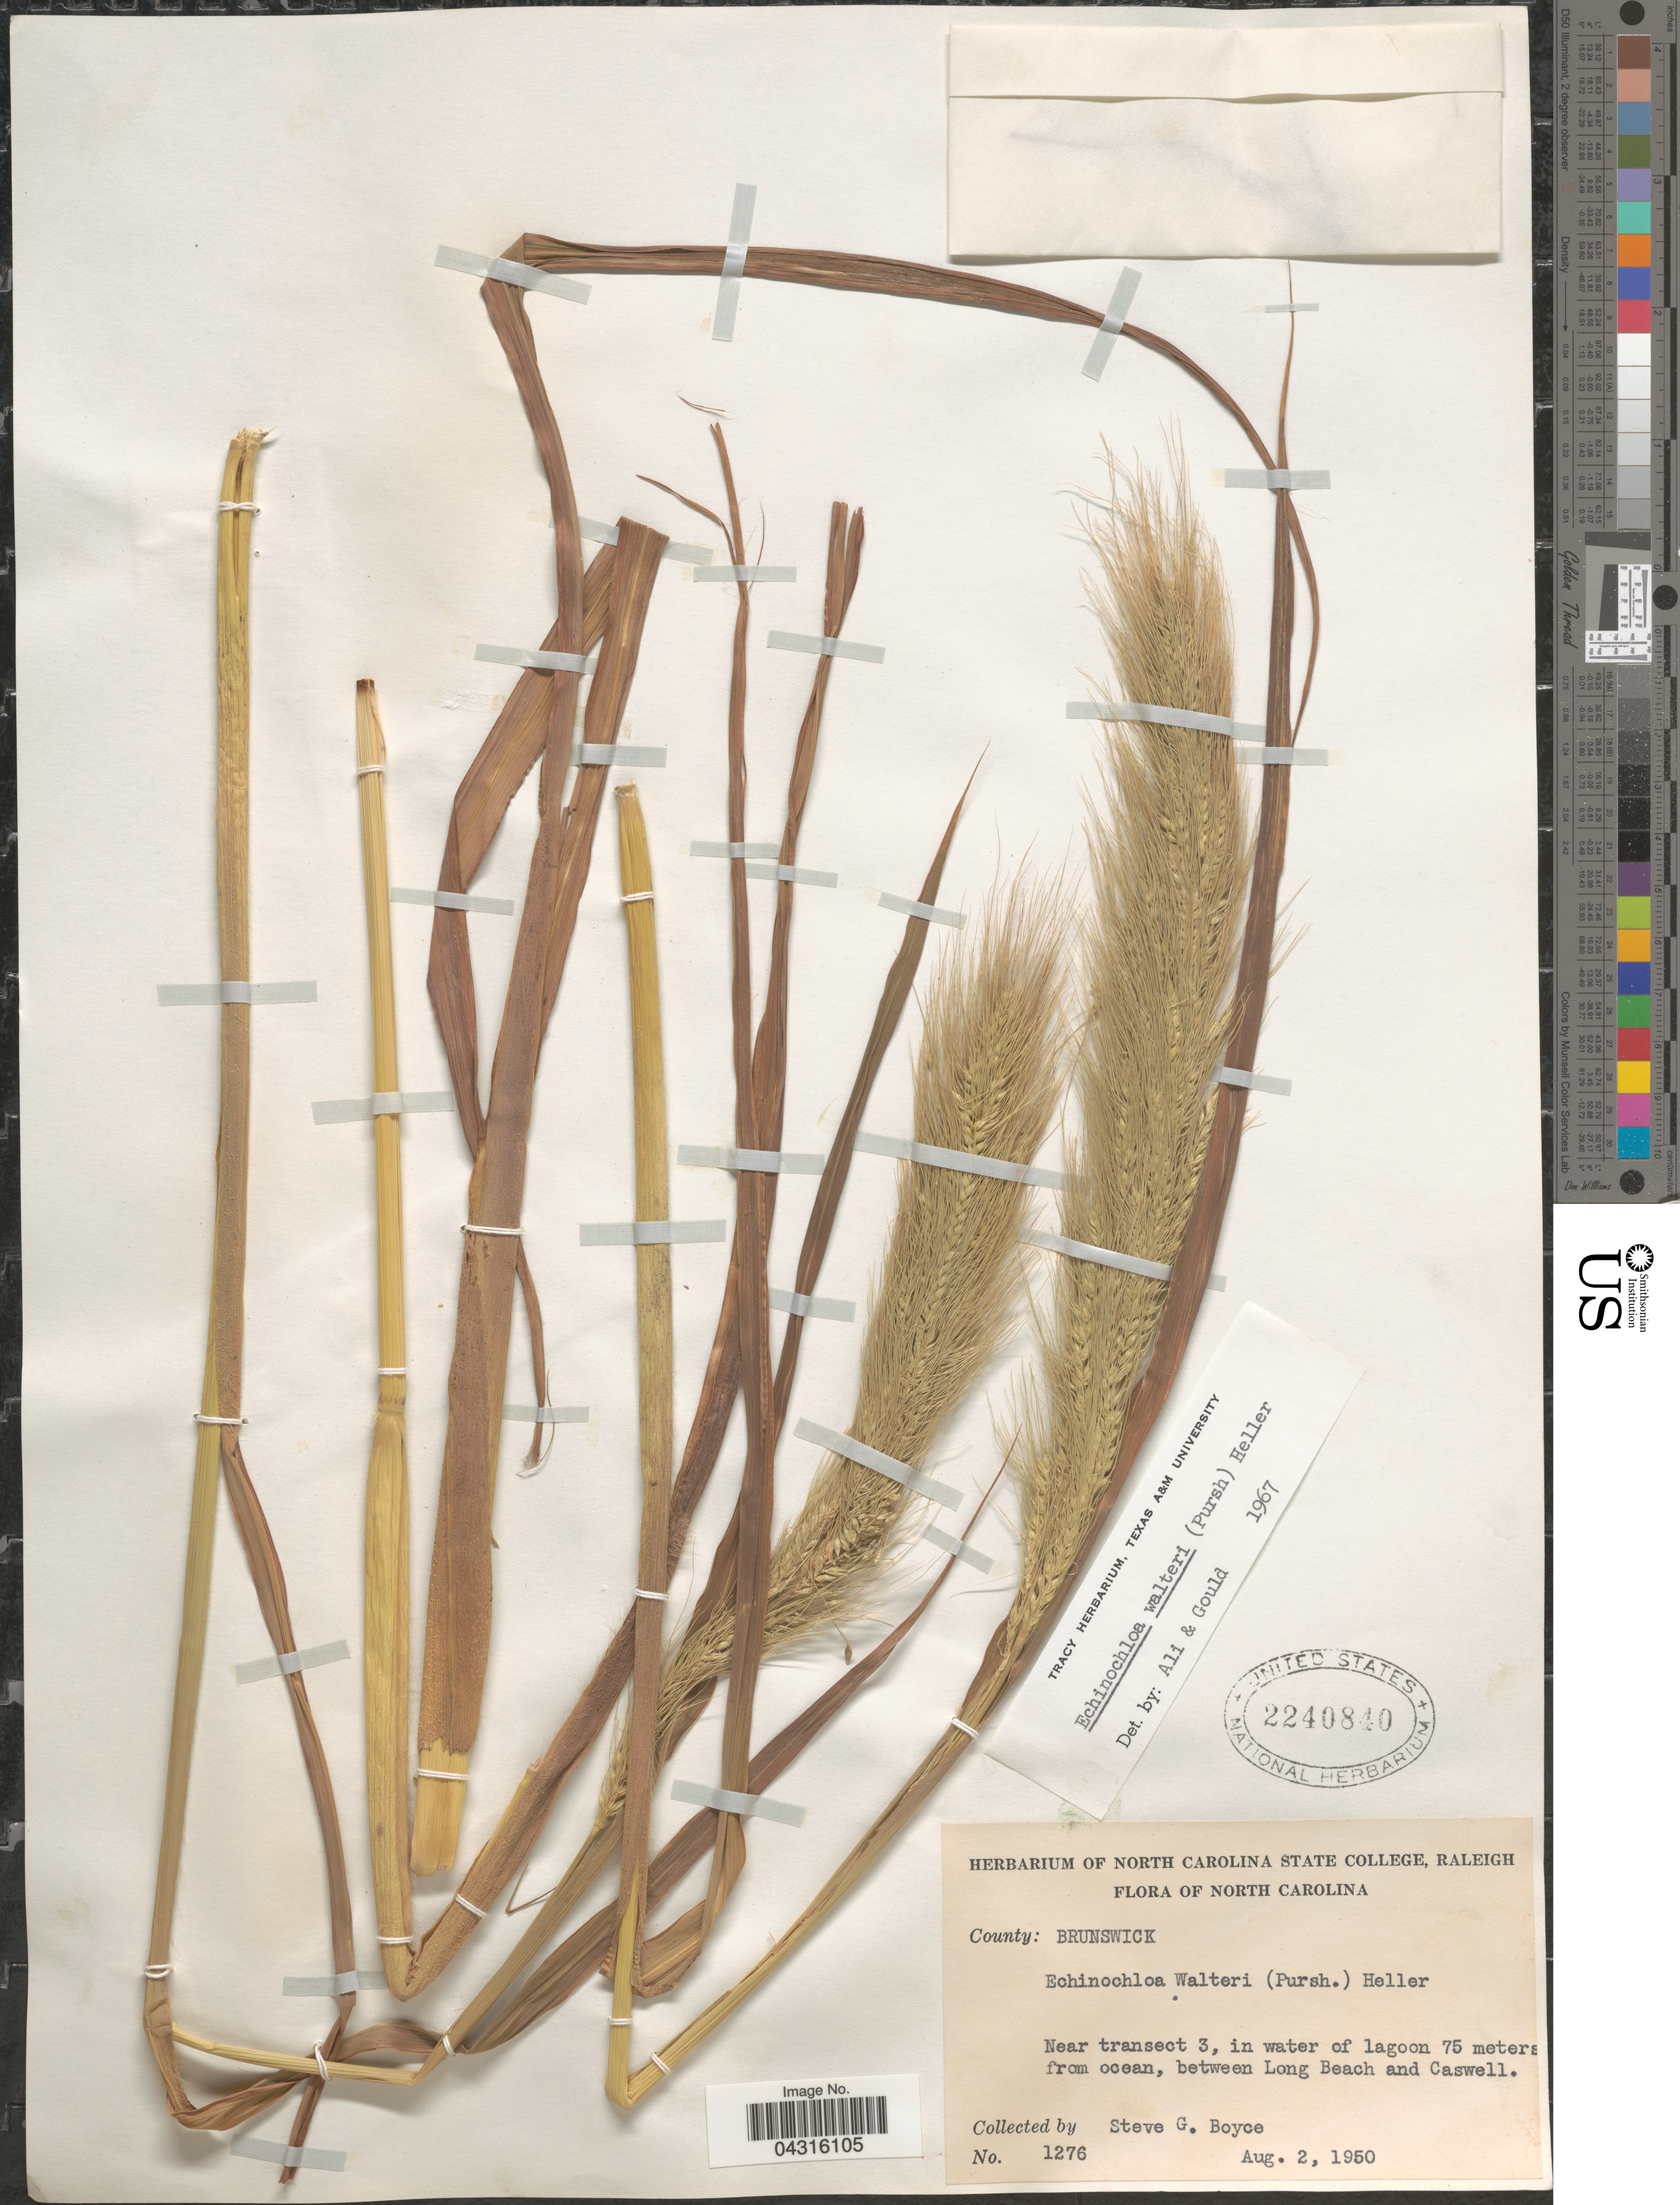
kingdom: Plantae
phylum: Tracheophyta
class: Liliopsida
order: Poales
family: Poaceae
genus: Echinochloa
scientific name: Echinochloa walteri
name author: (Pursh) A. Heller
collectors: S. Boyce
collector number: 1276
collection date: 1950-08-02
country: United States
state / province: North Carolina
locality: County: Brunswick. Near transect 3, in water of lagoon 75 meters from ocean, between Long Beach and Caswell.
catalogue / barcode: US 2240840